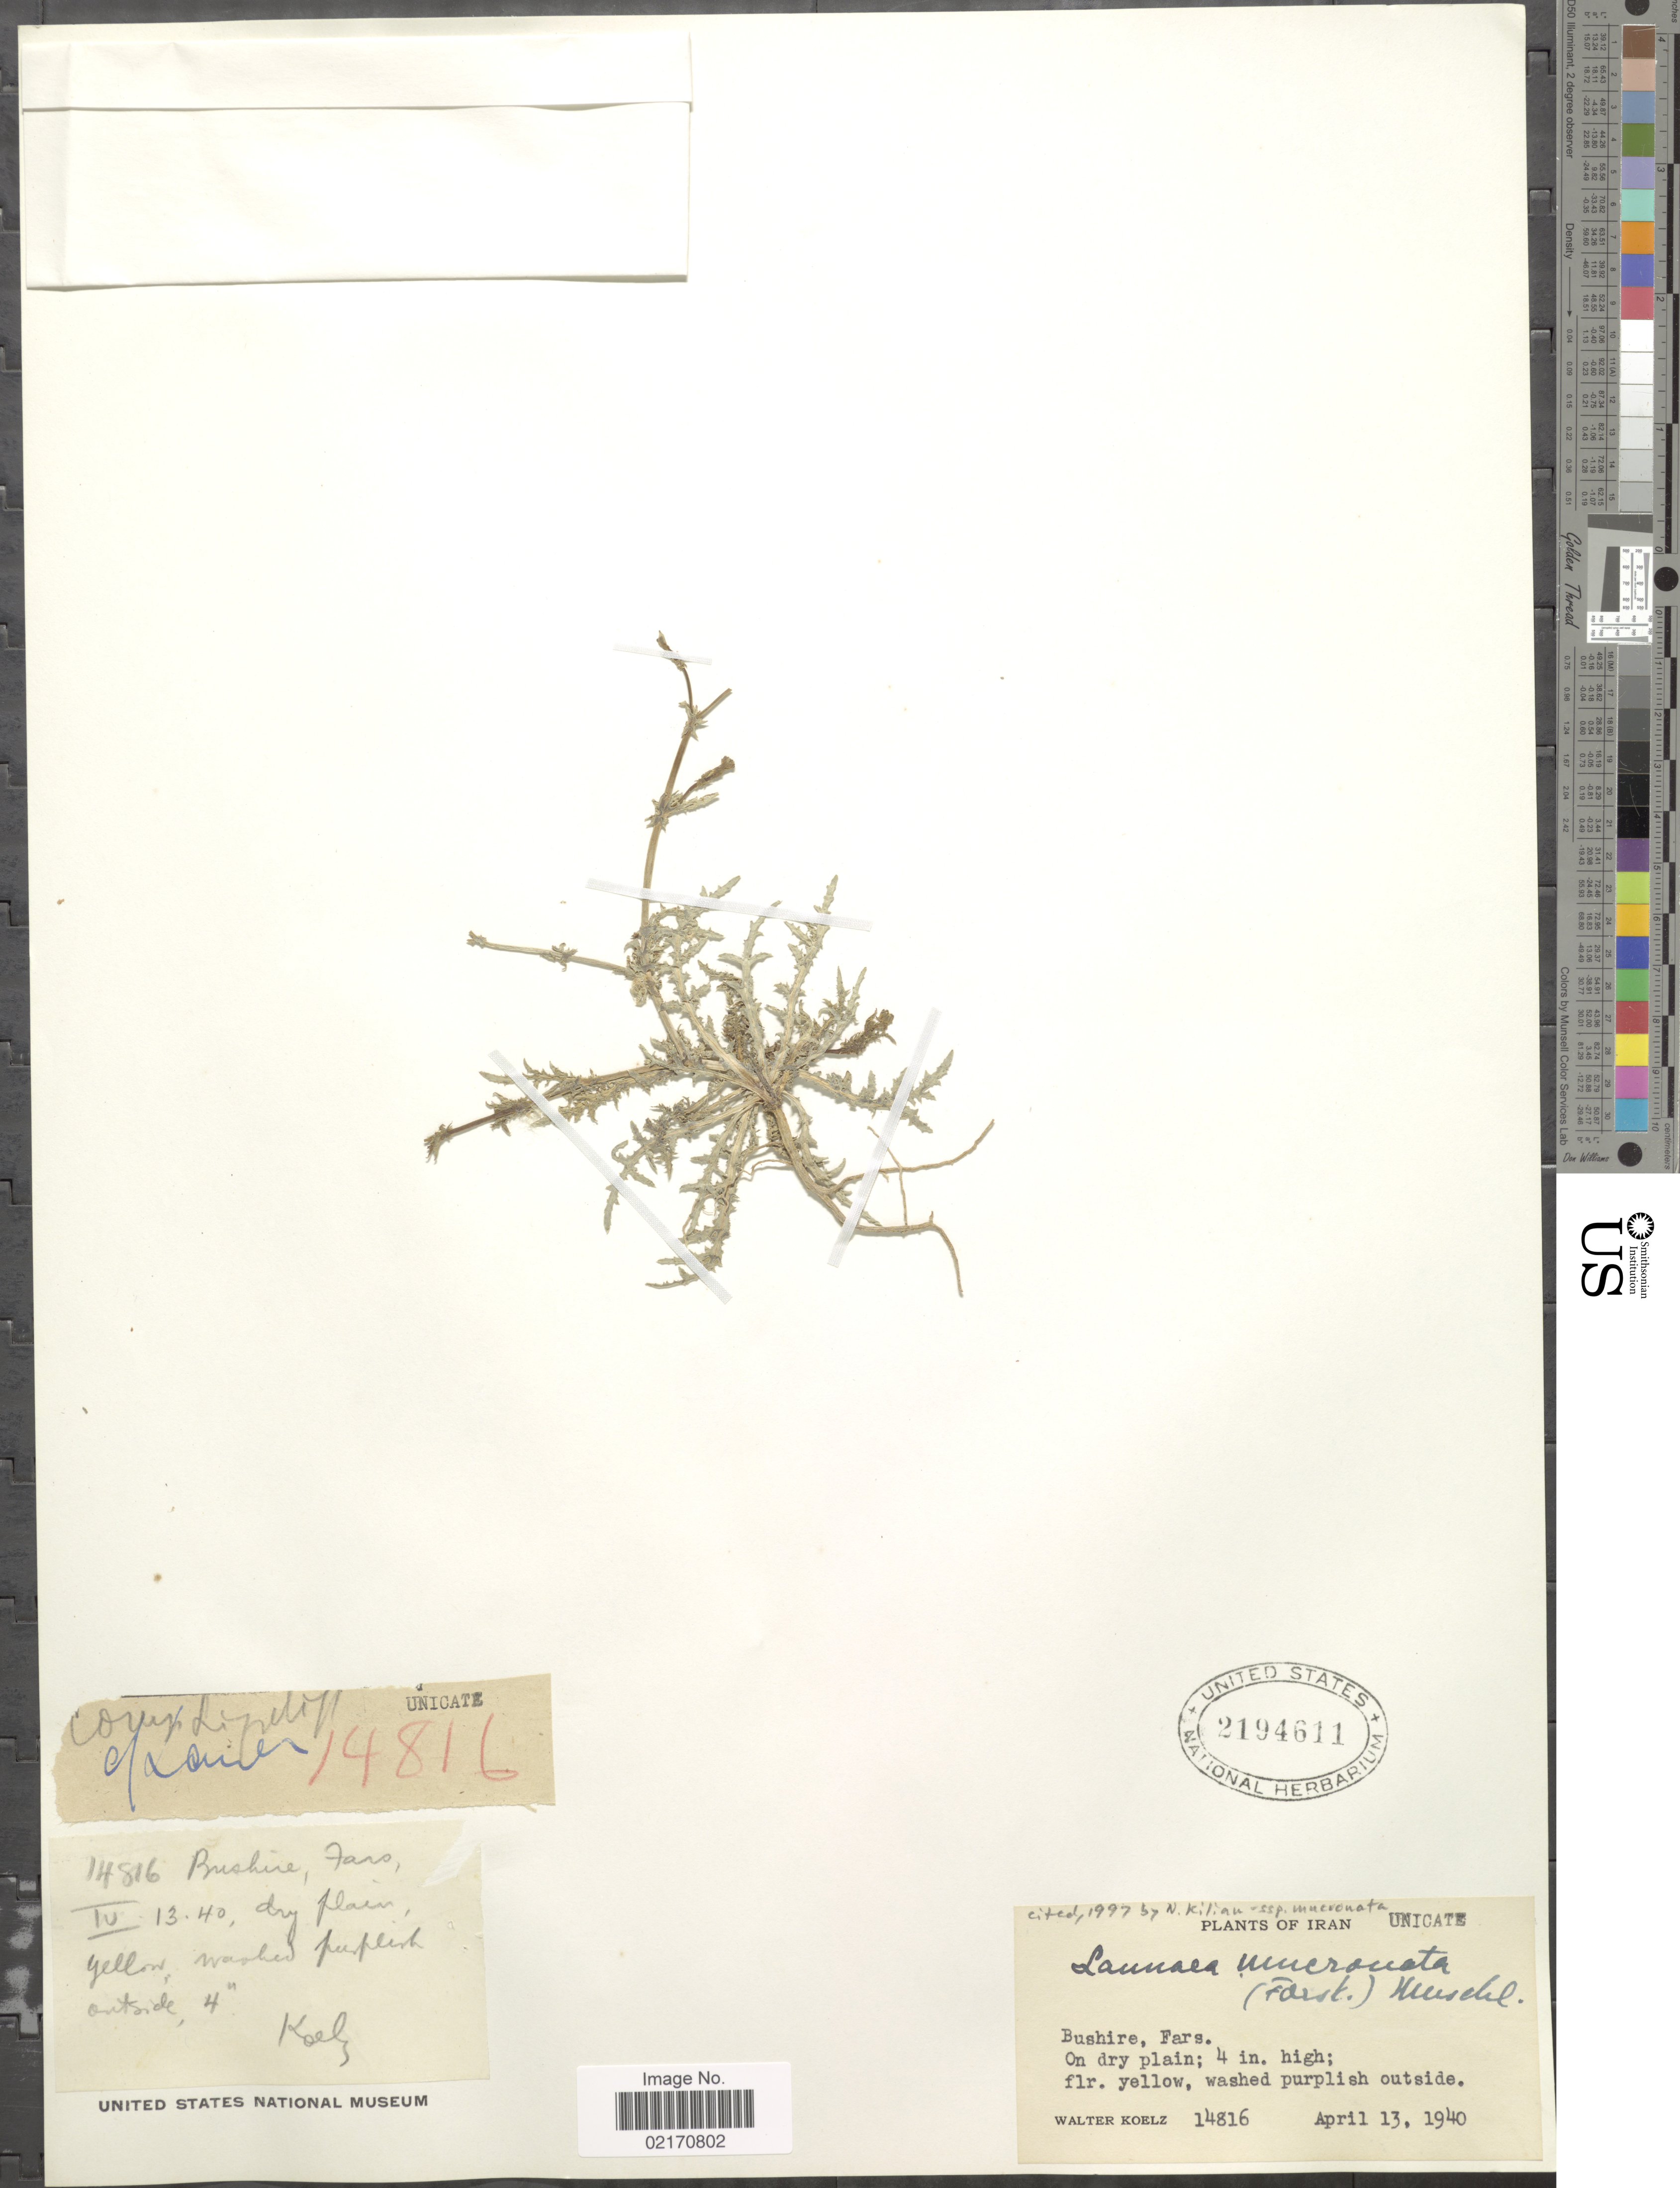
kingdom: Plantae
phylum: Tracheophyta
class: Magnoliopsida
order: Asterales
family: Asteraceae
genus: Launaea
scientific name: Launaea mucronata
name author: (Forssk.) Muschl.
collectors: W. N. Koelz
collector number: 14816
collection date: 1940-04-13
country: Iran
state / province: Fars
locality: Bushire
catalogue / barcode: US 2194611